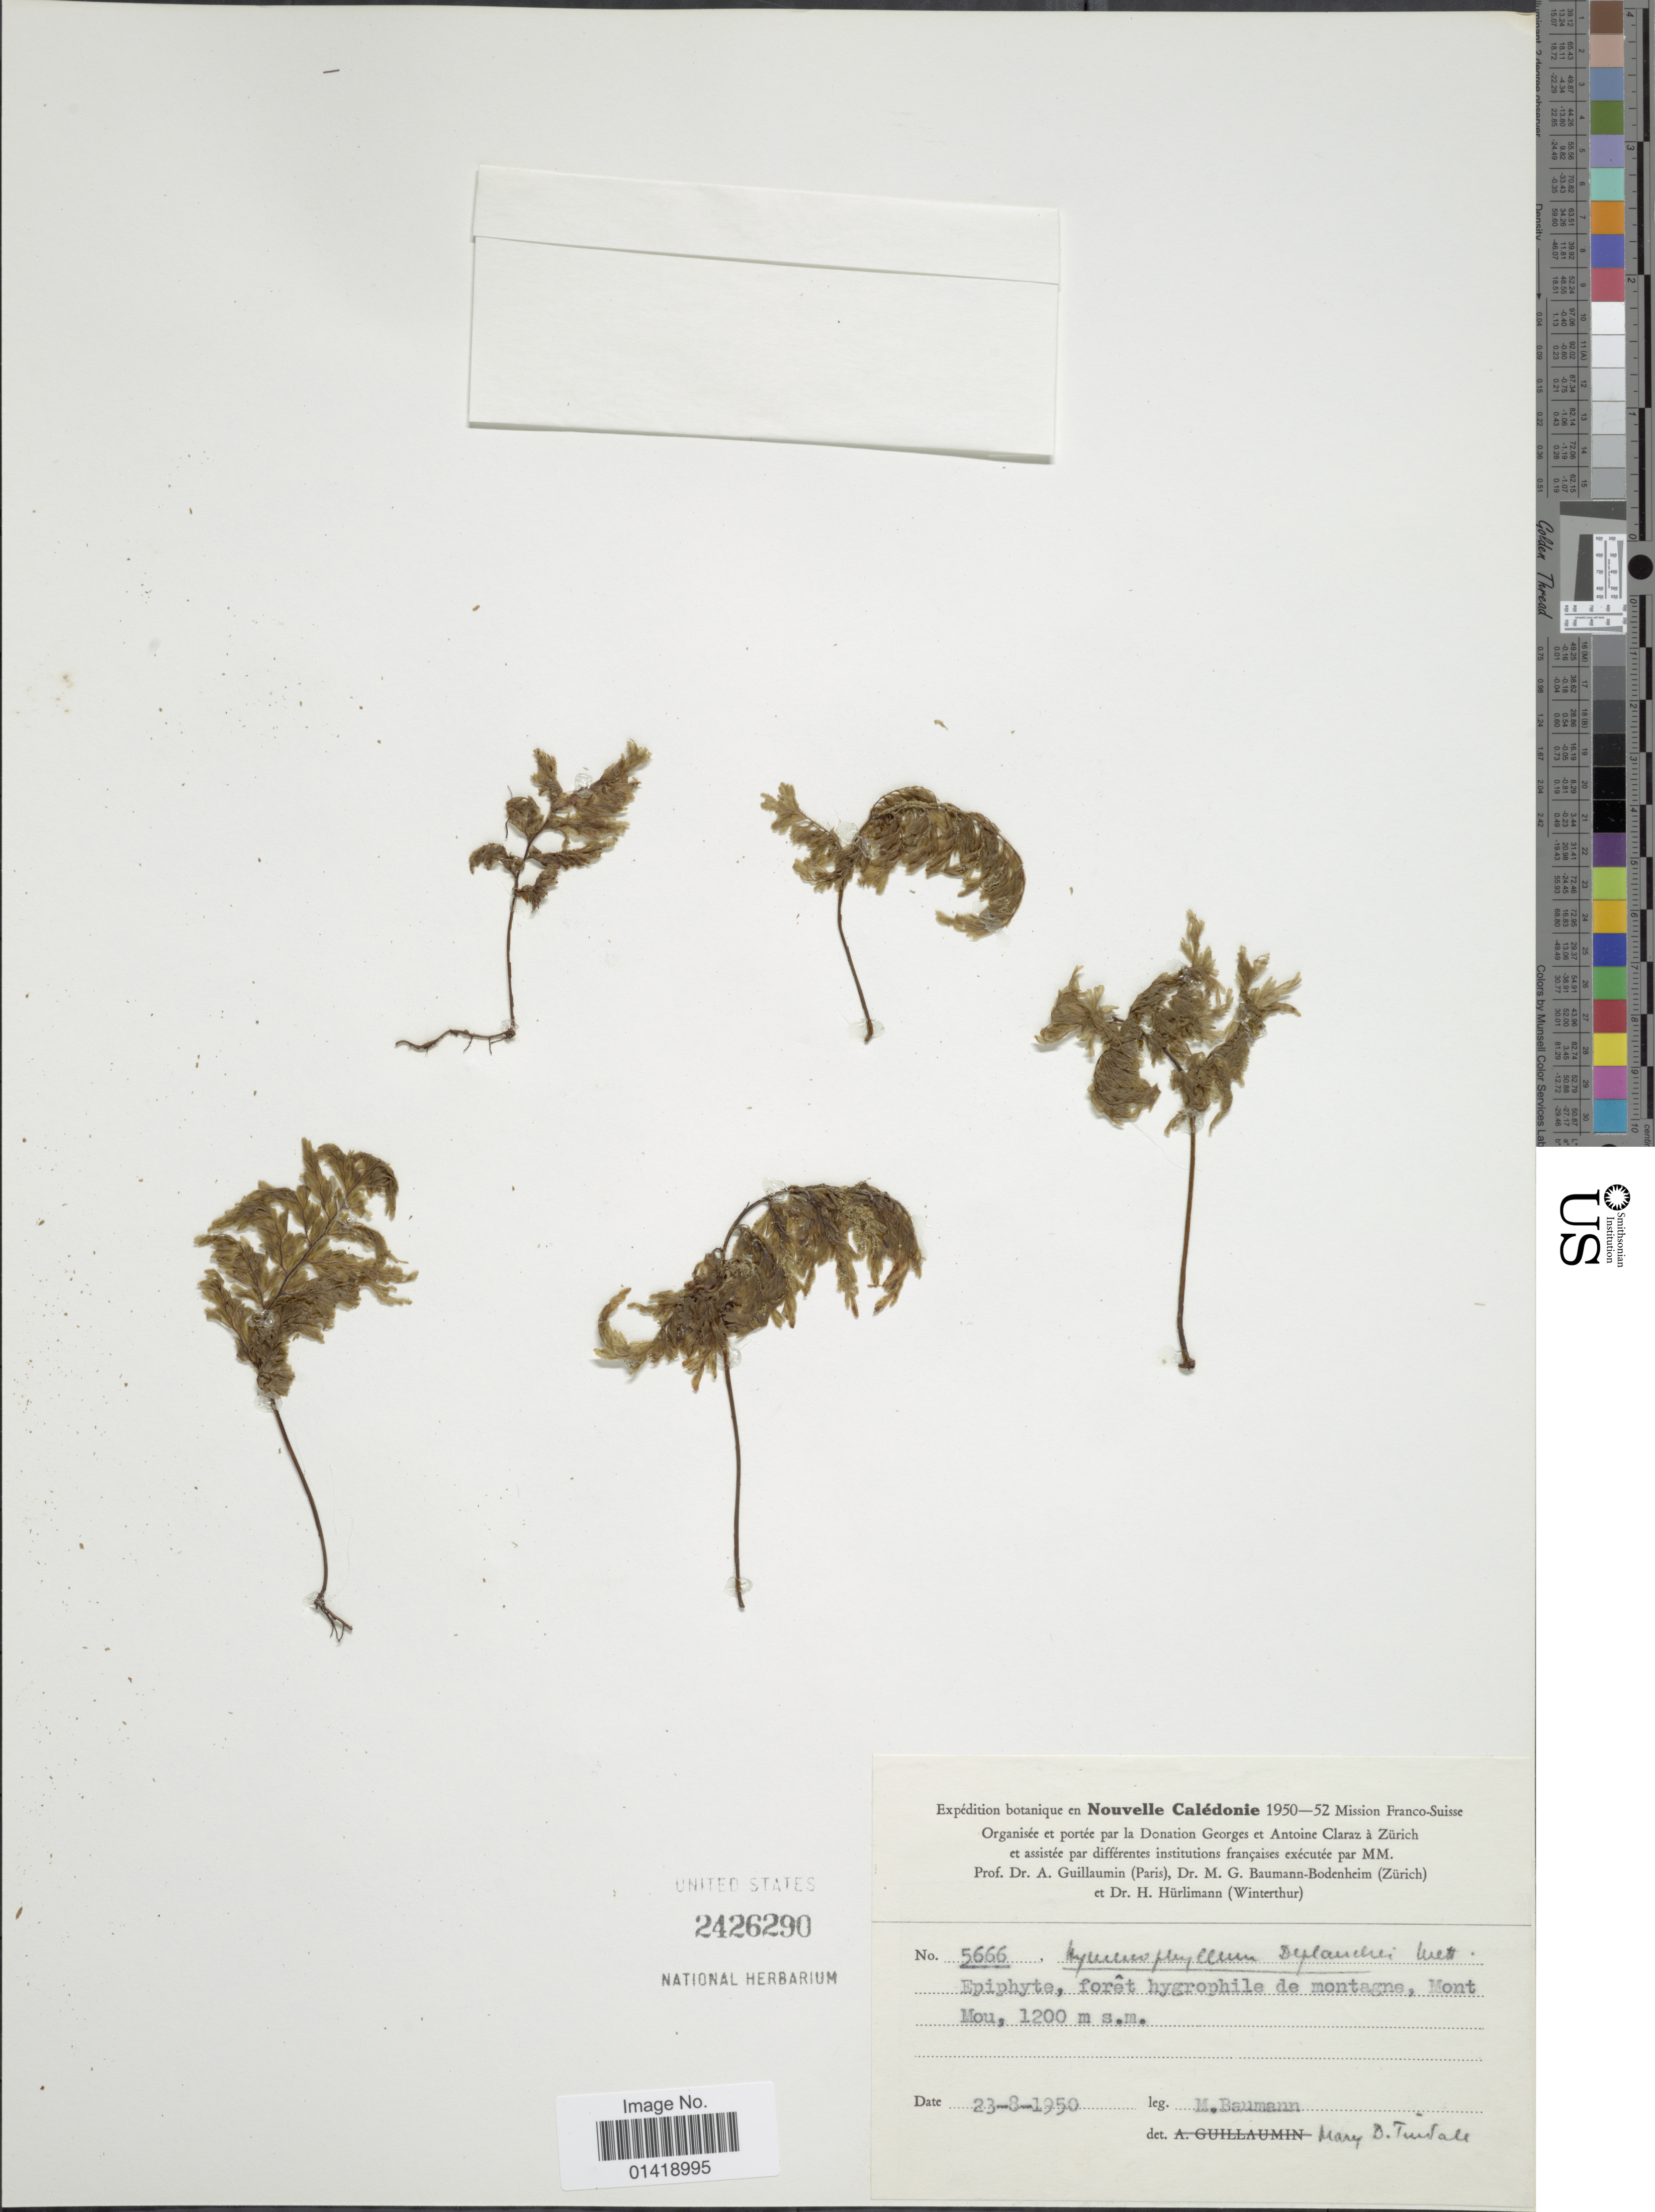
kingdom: Plantae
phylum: Tracheophyta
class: Polypodiopsida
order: Hymenophyllales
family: Hymenophyllaceae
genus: Hymenophyllum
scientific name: Hymenophyllum deplanchei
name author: Mett. ex Kuhn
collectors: M. Baumann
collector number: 5666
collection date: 1950-08-23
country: New Caledonia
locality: Foret hygrophile, de montagne Mont Mou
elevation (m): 1200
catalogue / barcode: US 2426290